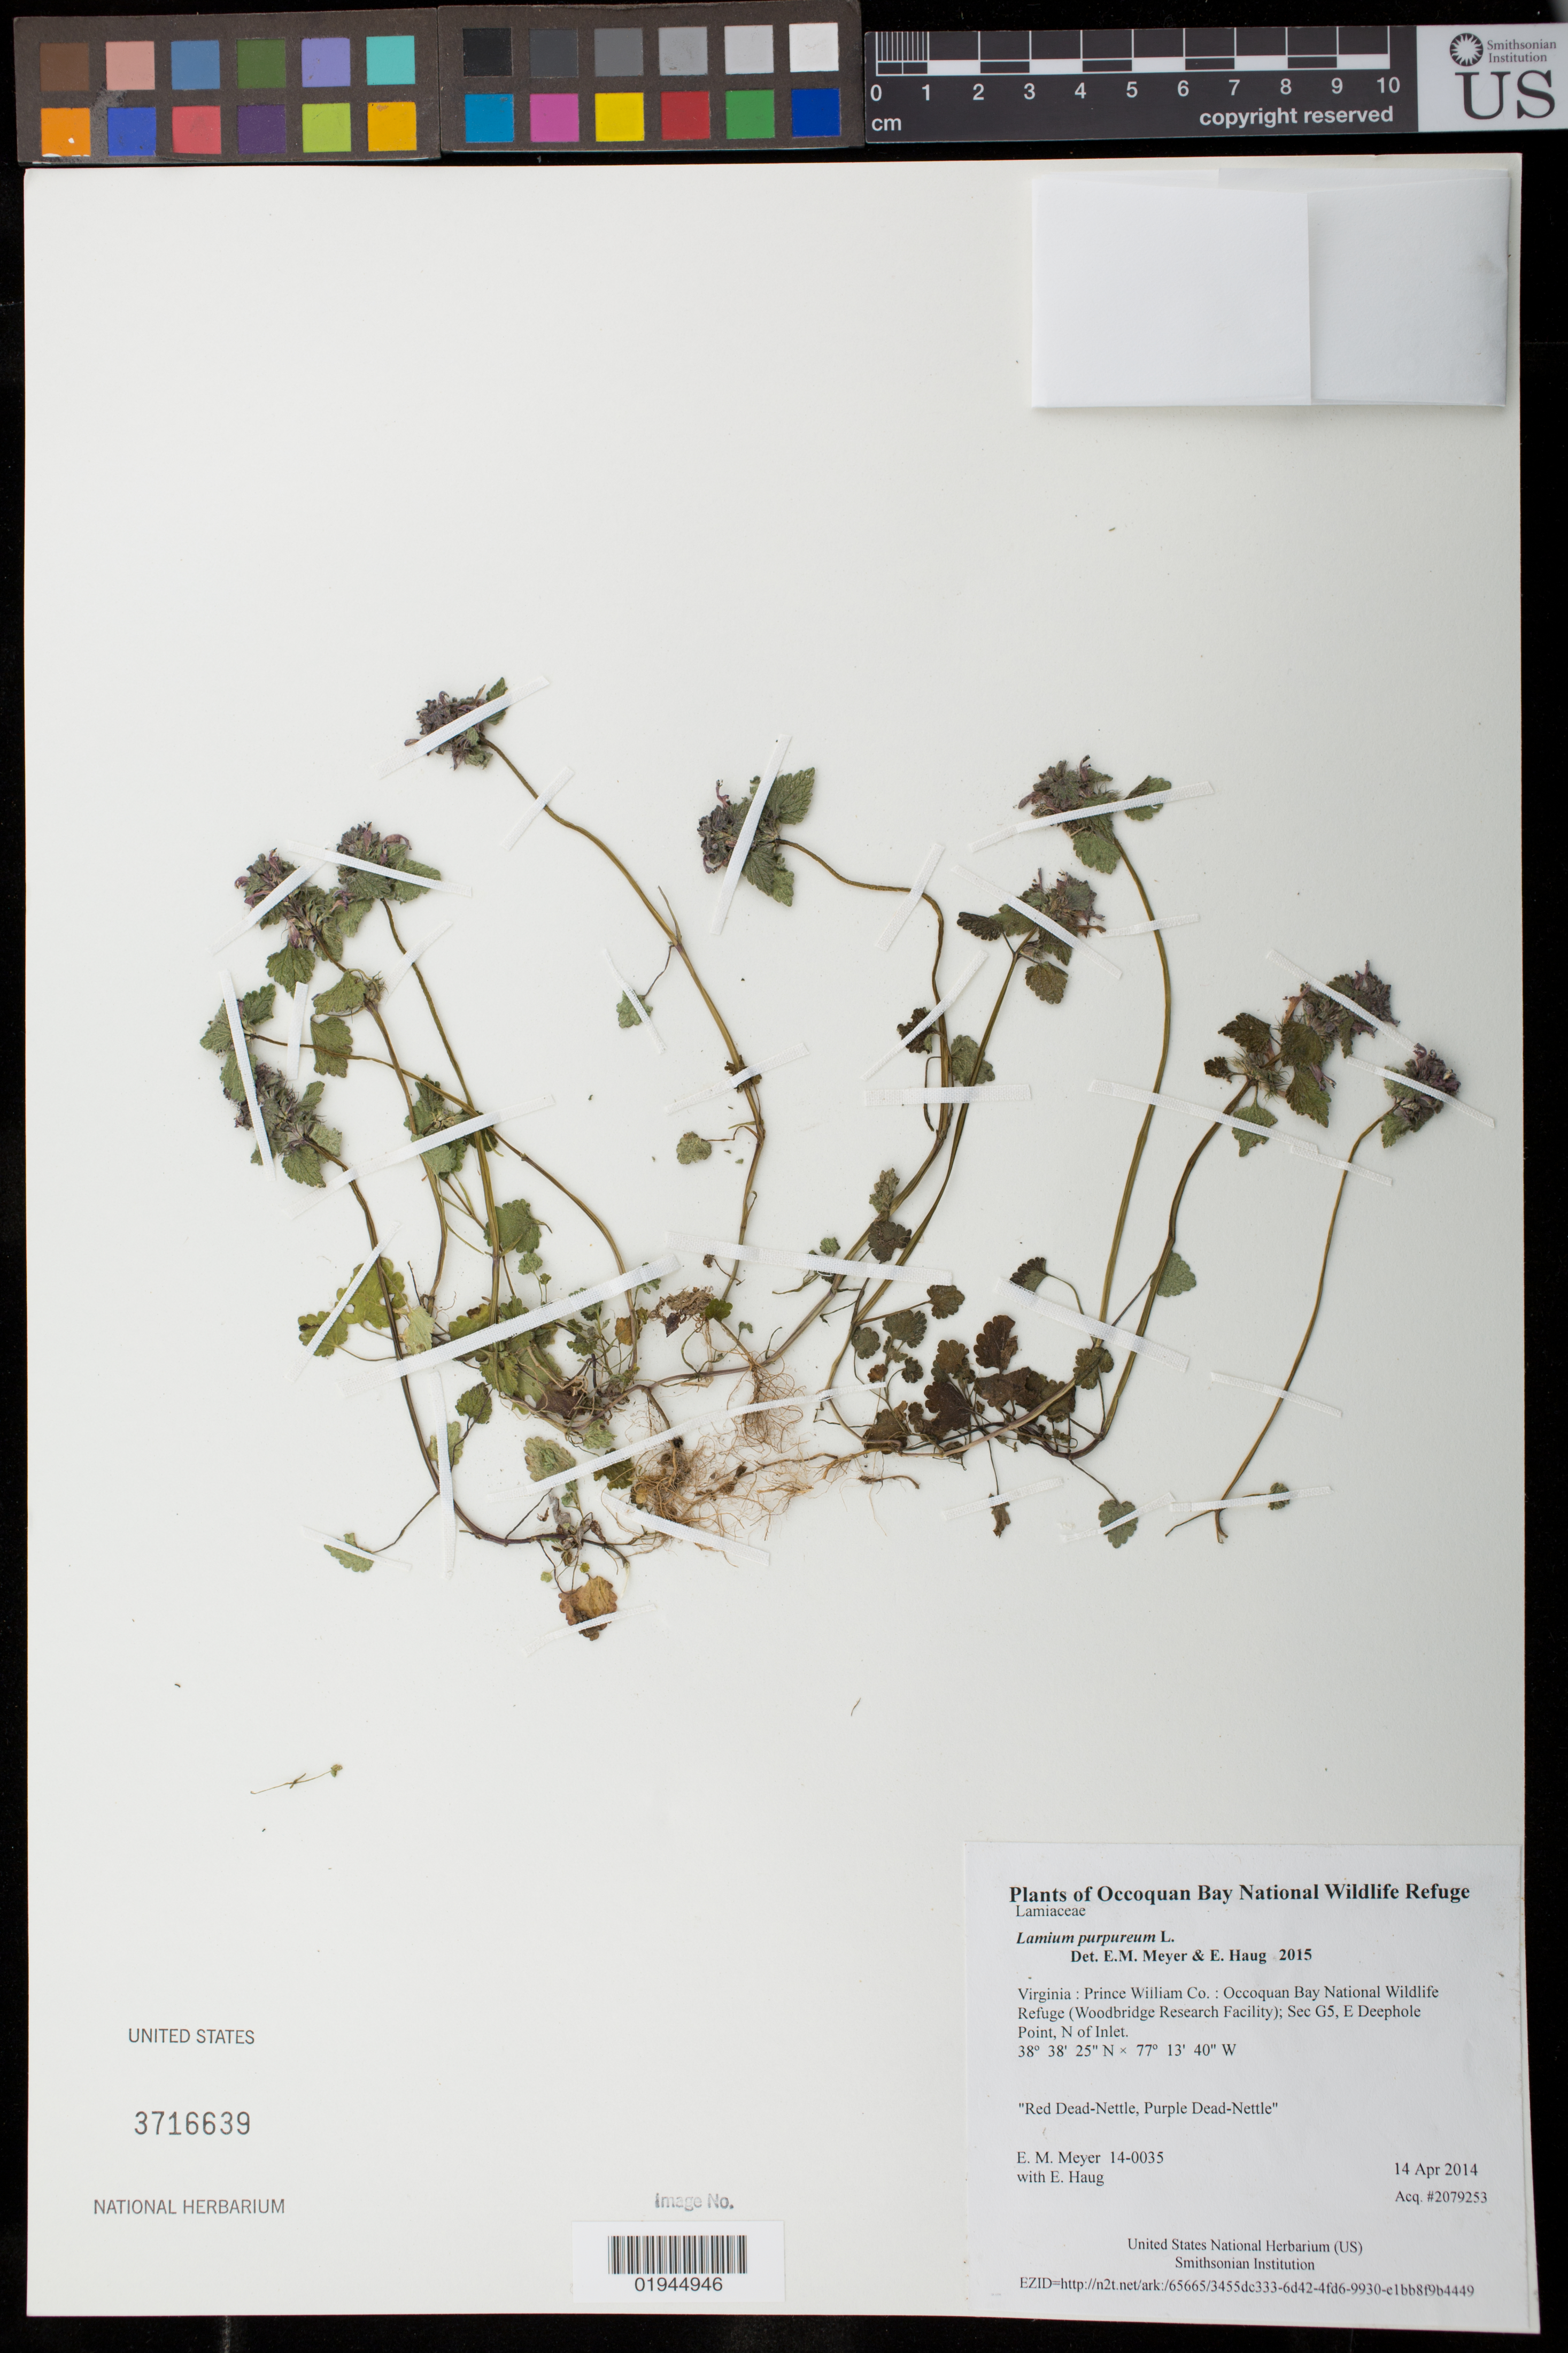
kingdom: Plantae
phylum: Tracheophyta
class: Magnoliopsida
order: Lamiales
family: Lamiaceae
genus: Lamium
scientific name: Lamium purpureum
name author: L.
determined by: Meyer, E. M.; Haug, E.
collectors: E. M. Meyer & E. Haug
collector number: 14-0035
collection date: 2014-04-14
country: United States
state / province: Virginia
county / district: Prince William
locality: Occoquan Bay National Wildlife Refuge (Woodbridge Research Facility); Sec G5, E Deephole Point, N of Inlet.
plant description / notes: Red Dead-Nettle, Purple Dead-Nettle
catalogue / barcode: US 3716639